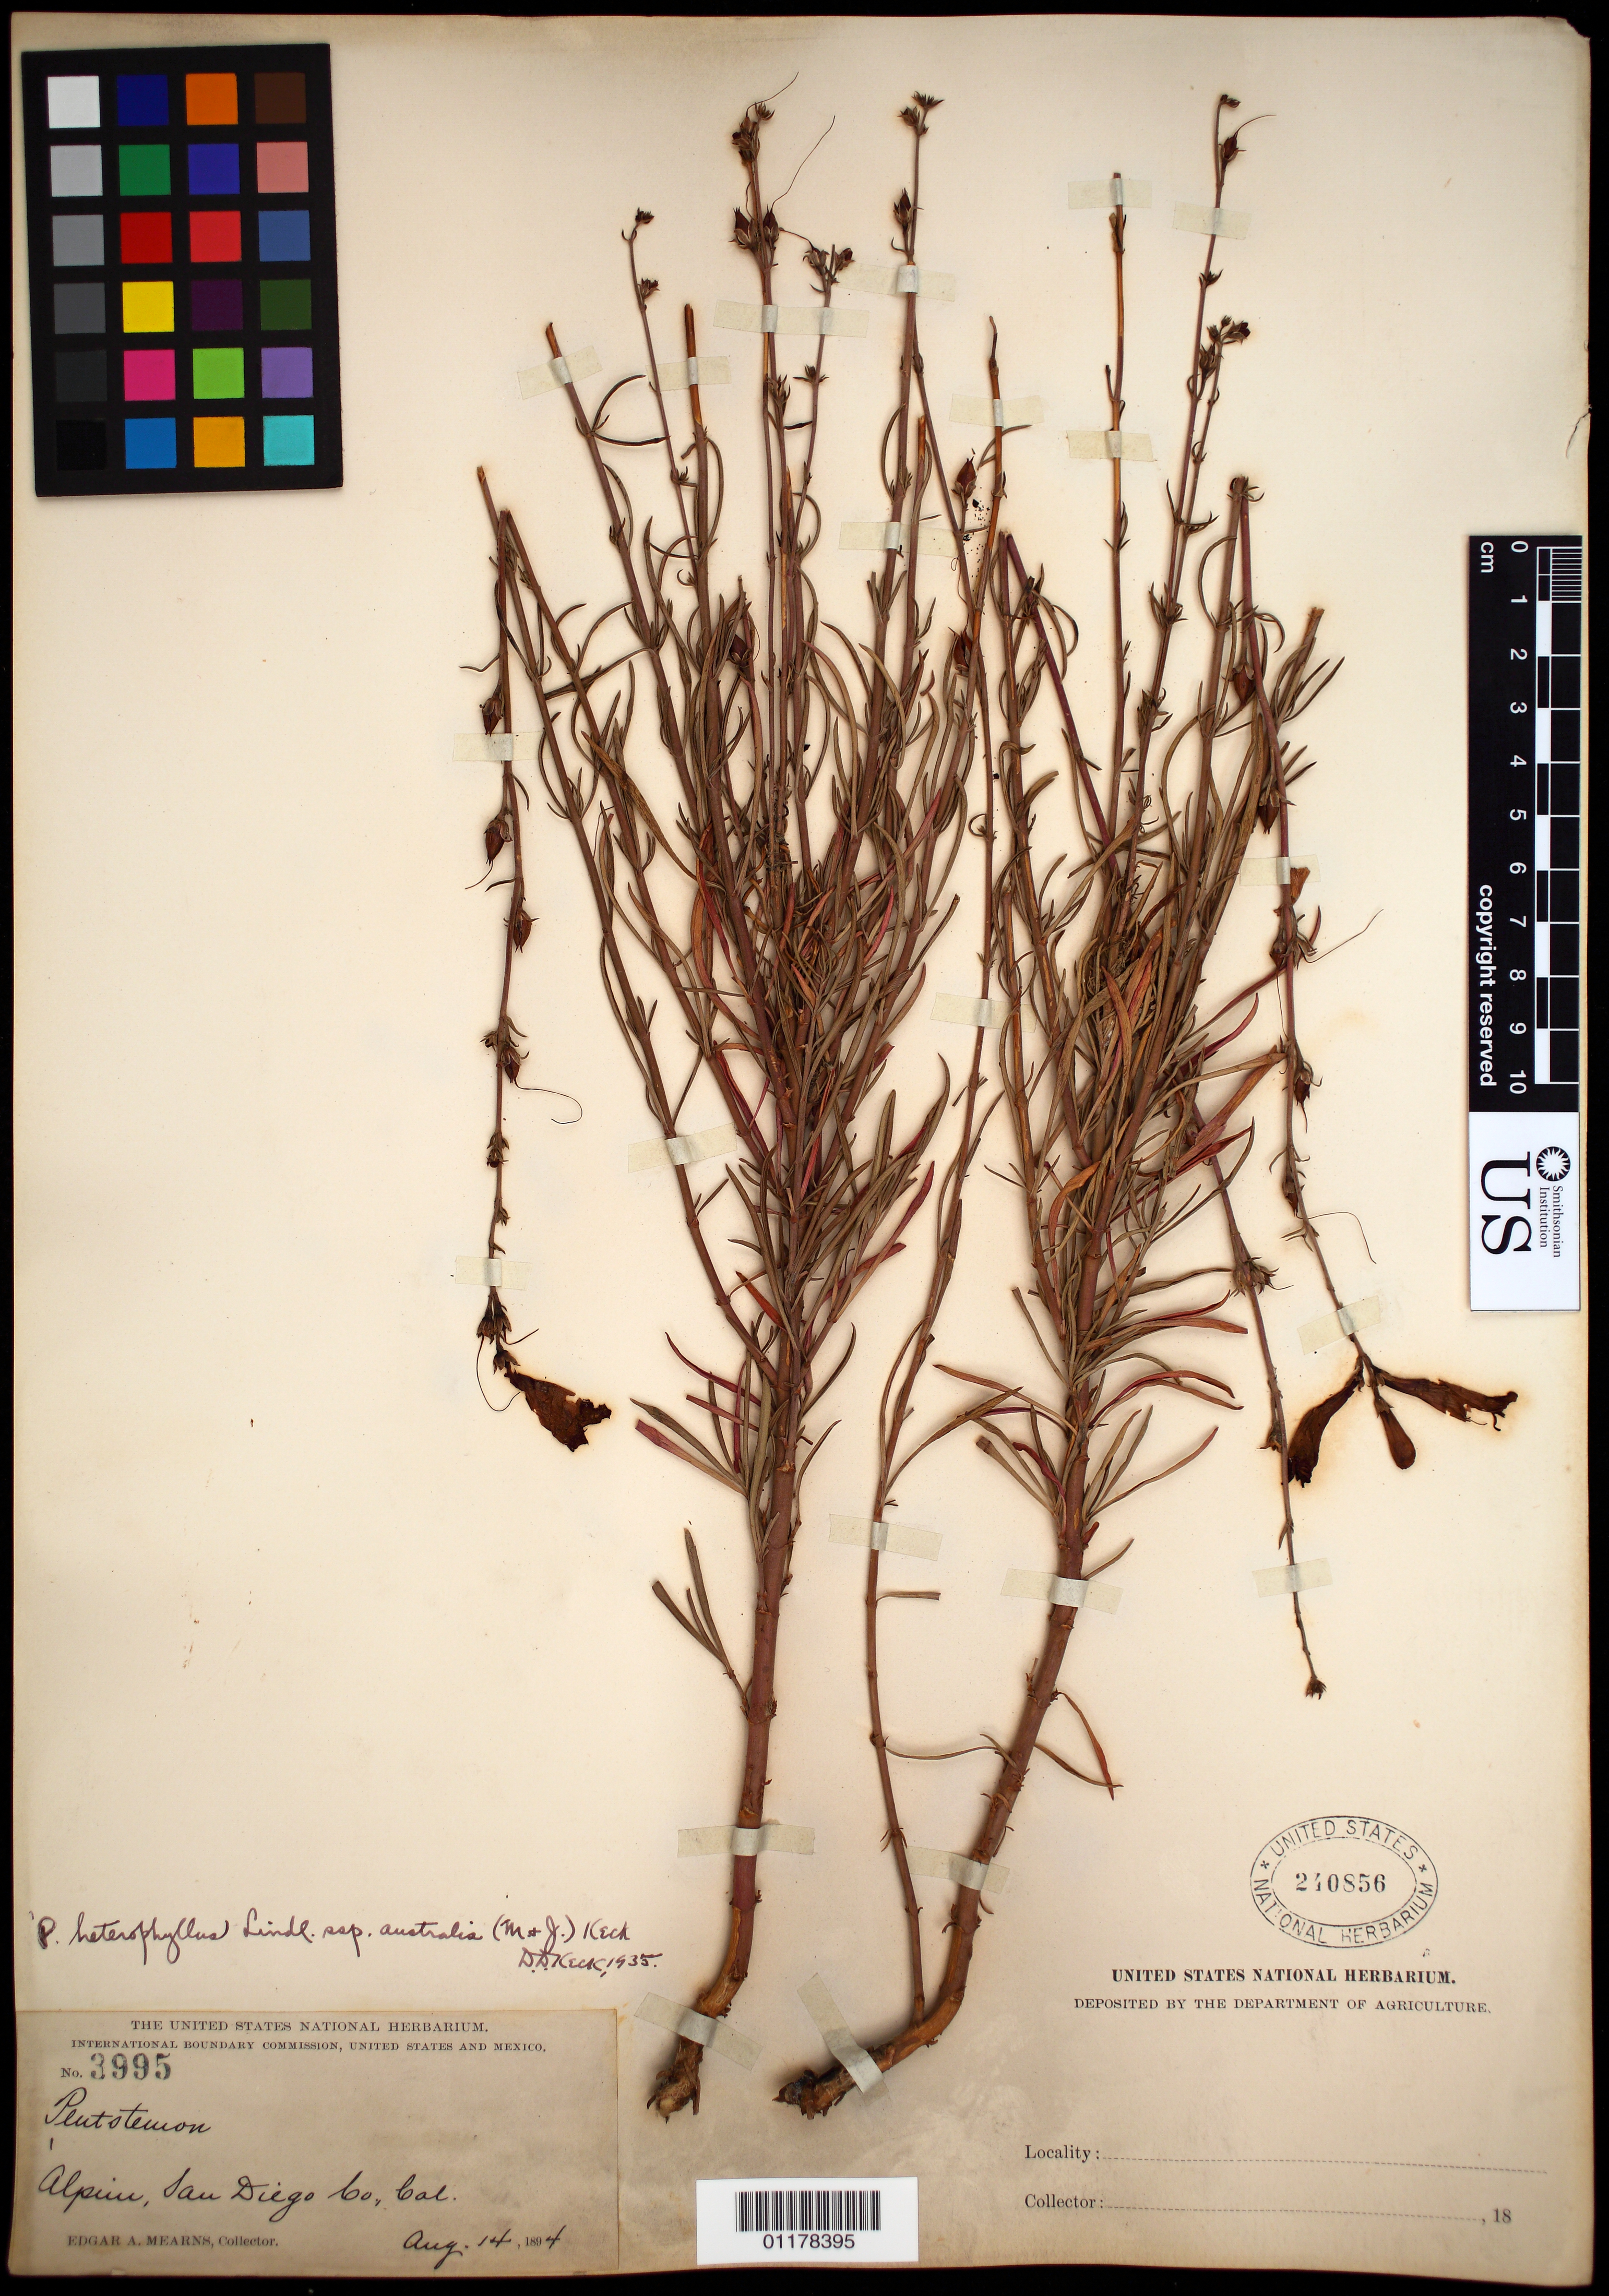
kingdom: Plantae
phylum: Tracheophyta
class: Magnoliopsida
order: Lamiales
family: Plantaginaceae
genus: Penstemon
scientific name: Penstemon heterophyllus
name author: Lindl.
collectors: E. A. Mearns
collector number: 3995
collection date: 1894-08-14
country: United States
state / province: California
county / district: San Diego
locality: Alpine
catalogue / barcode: US 240856